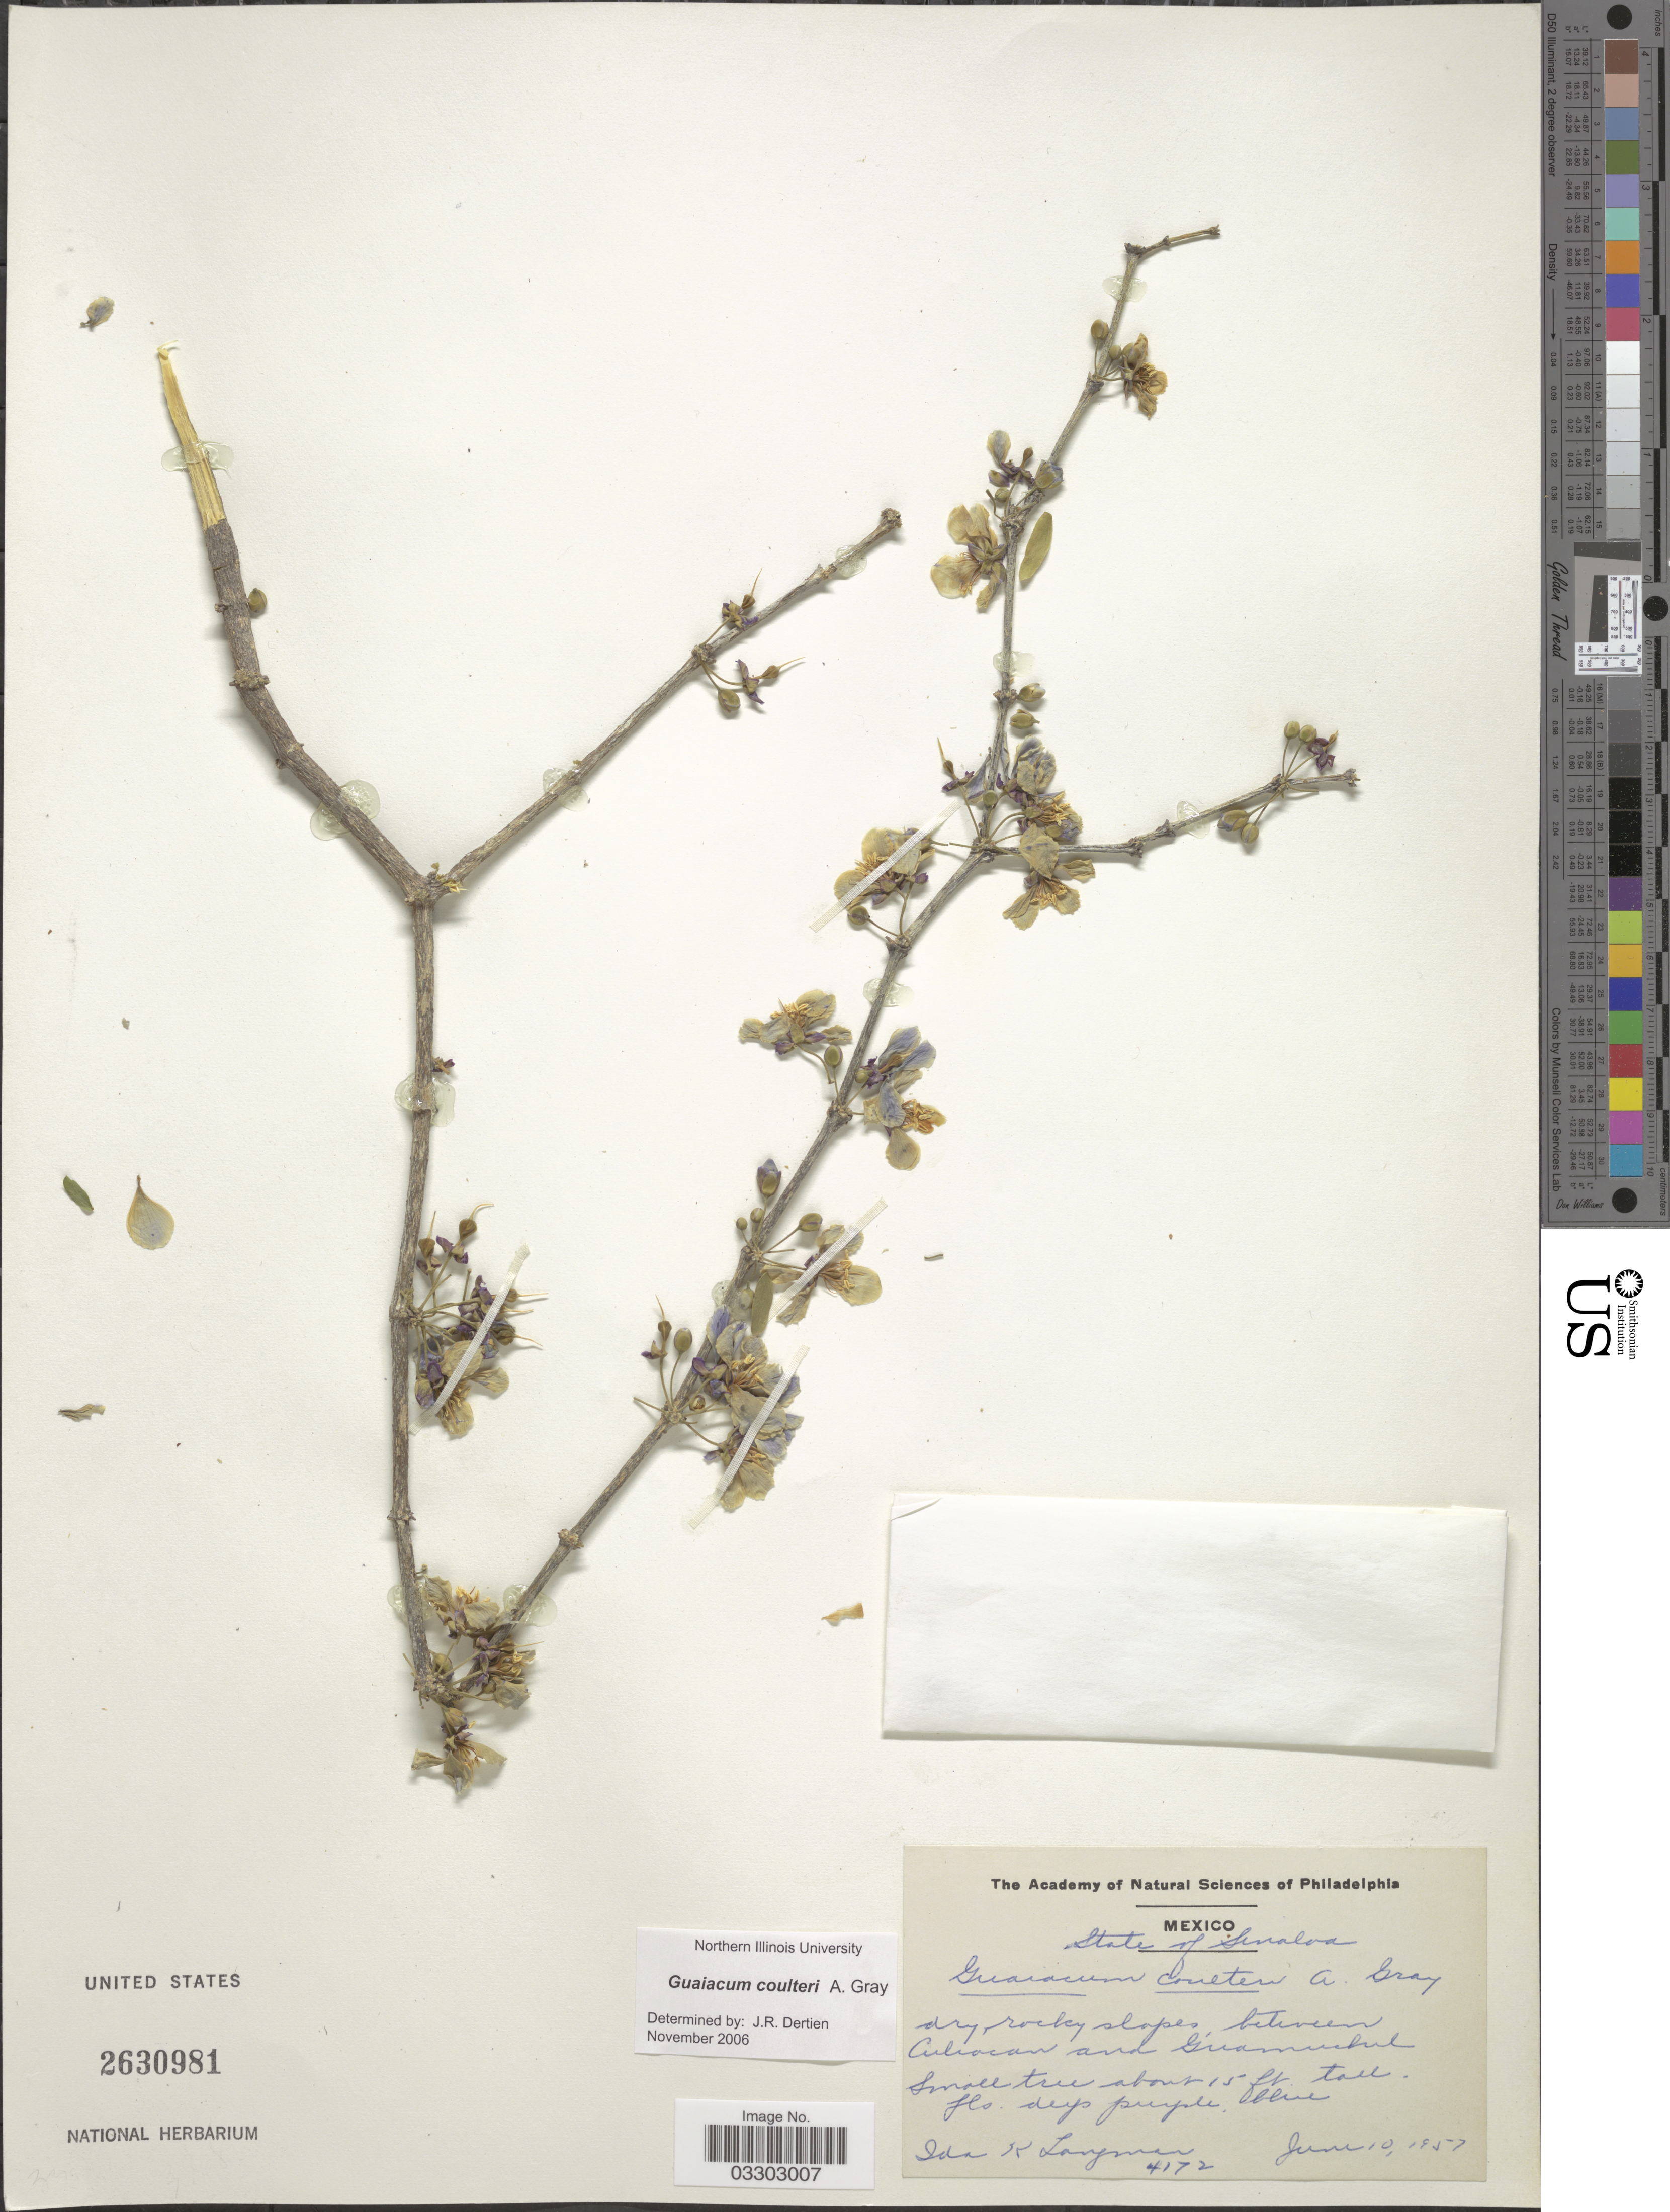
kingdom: Plantae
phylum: Tracheophyta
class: Magnoliopsida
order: Zygophyllales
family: Zygophyllaceae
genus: Guaiacum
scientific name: Guaiacum coulteri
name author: A. Gray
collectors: I. K. Langman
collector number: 4172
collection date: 1957-06-10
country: Mexico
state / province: Sinaloa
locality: Dry rocky slopes, between Culiocan and Guamuchil.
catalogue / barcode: US 2630981